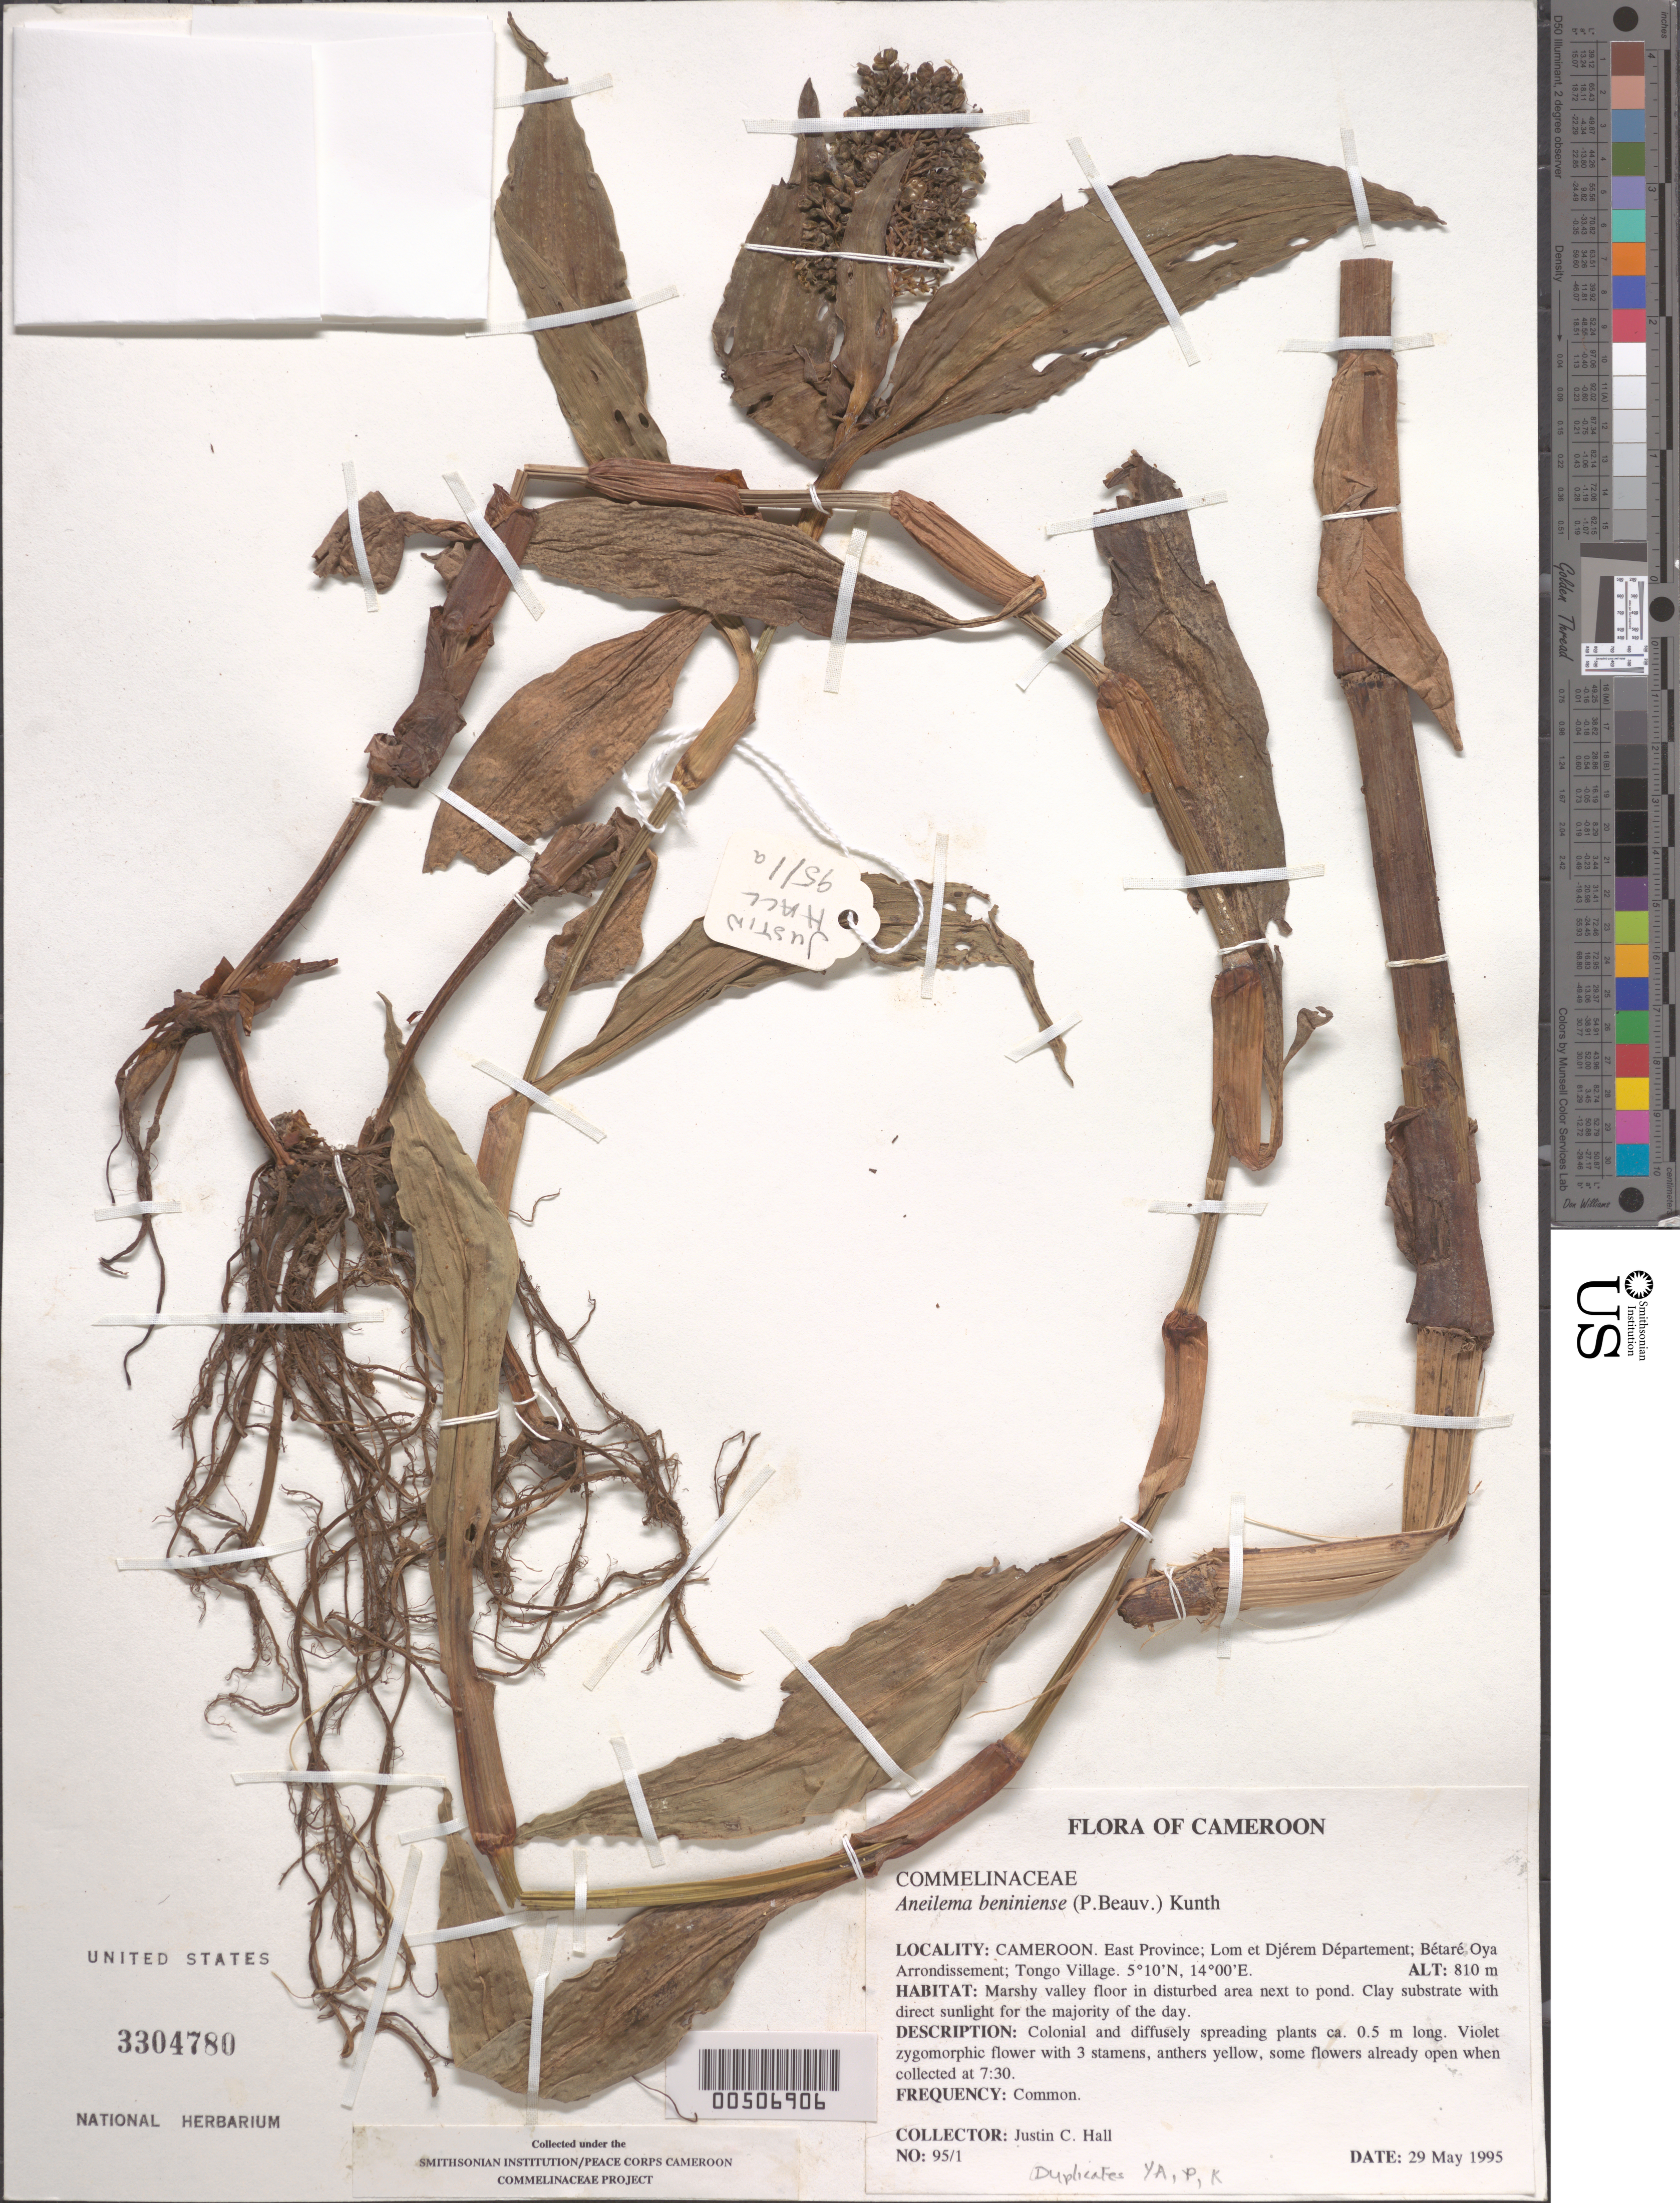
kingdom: Plantae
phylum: Tracheophyta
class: Liliopsida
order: Commelinales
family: Commelinaceae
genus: Aneilema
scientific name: Aneilema beniniense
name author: (P. Beauv.) Kunth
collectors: J. Hall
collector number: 95/1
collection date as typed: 29 May 1995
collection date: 1995-05-29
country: Cameroon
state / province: Est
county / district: Lom-et-djerem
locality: Lom and djerem dept., betare oya arrondissement, tongo village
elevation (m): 810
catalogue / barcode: US 3304780